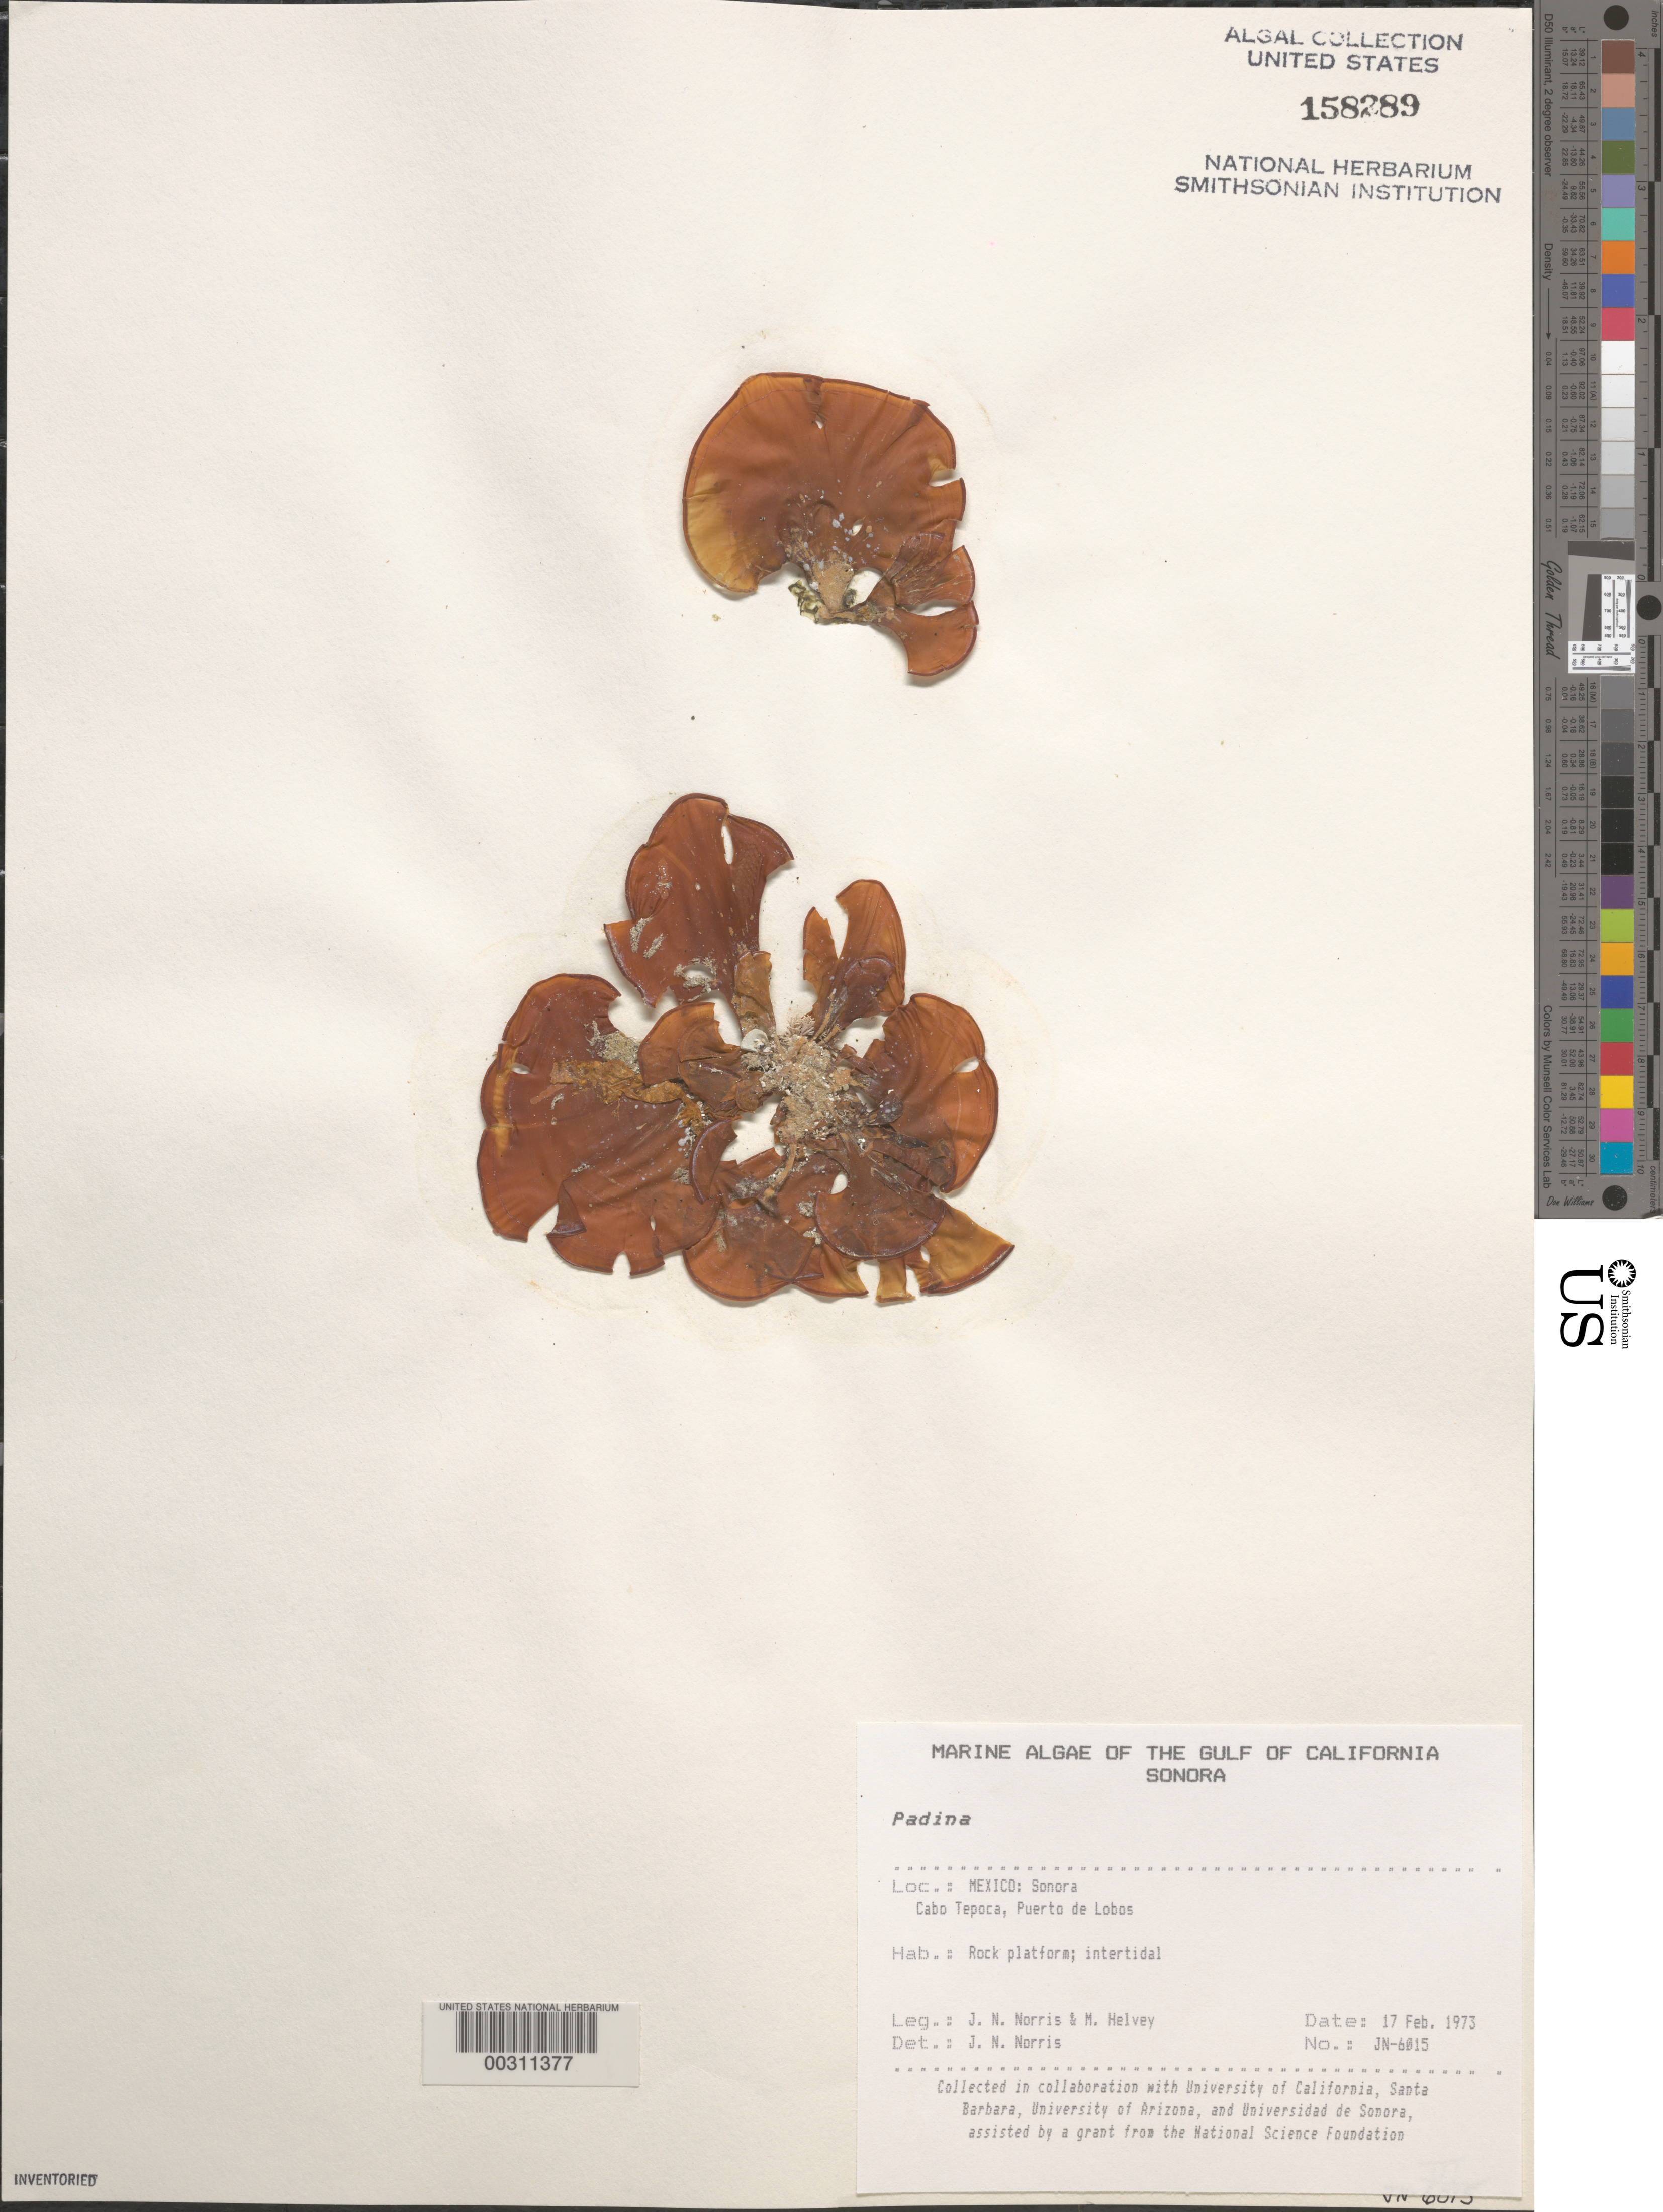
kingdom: Chromista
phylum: Ochrophyta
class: Phaeophyceae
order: Dictyotales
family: Dictyotaceae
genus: Padina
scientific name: Padina durvillaei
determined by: Norris, James N.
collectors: J. N. Norris & M. Helvey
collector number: JN-6015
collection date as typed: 17 Feb 1973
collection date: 1973-02-17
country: Mexico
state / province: Sonora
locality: Cabo Tepoca, Puerto de Lobos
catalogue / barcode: US 158289